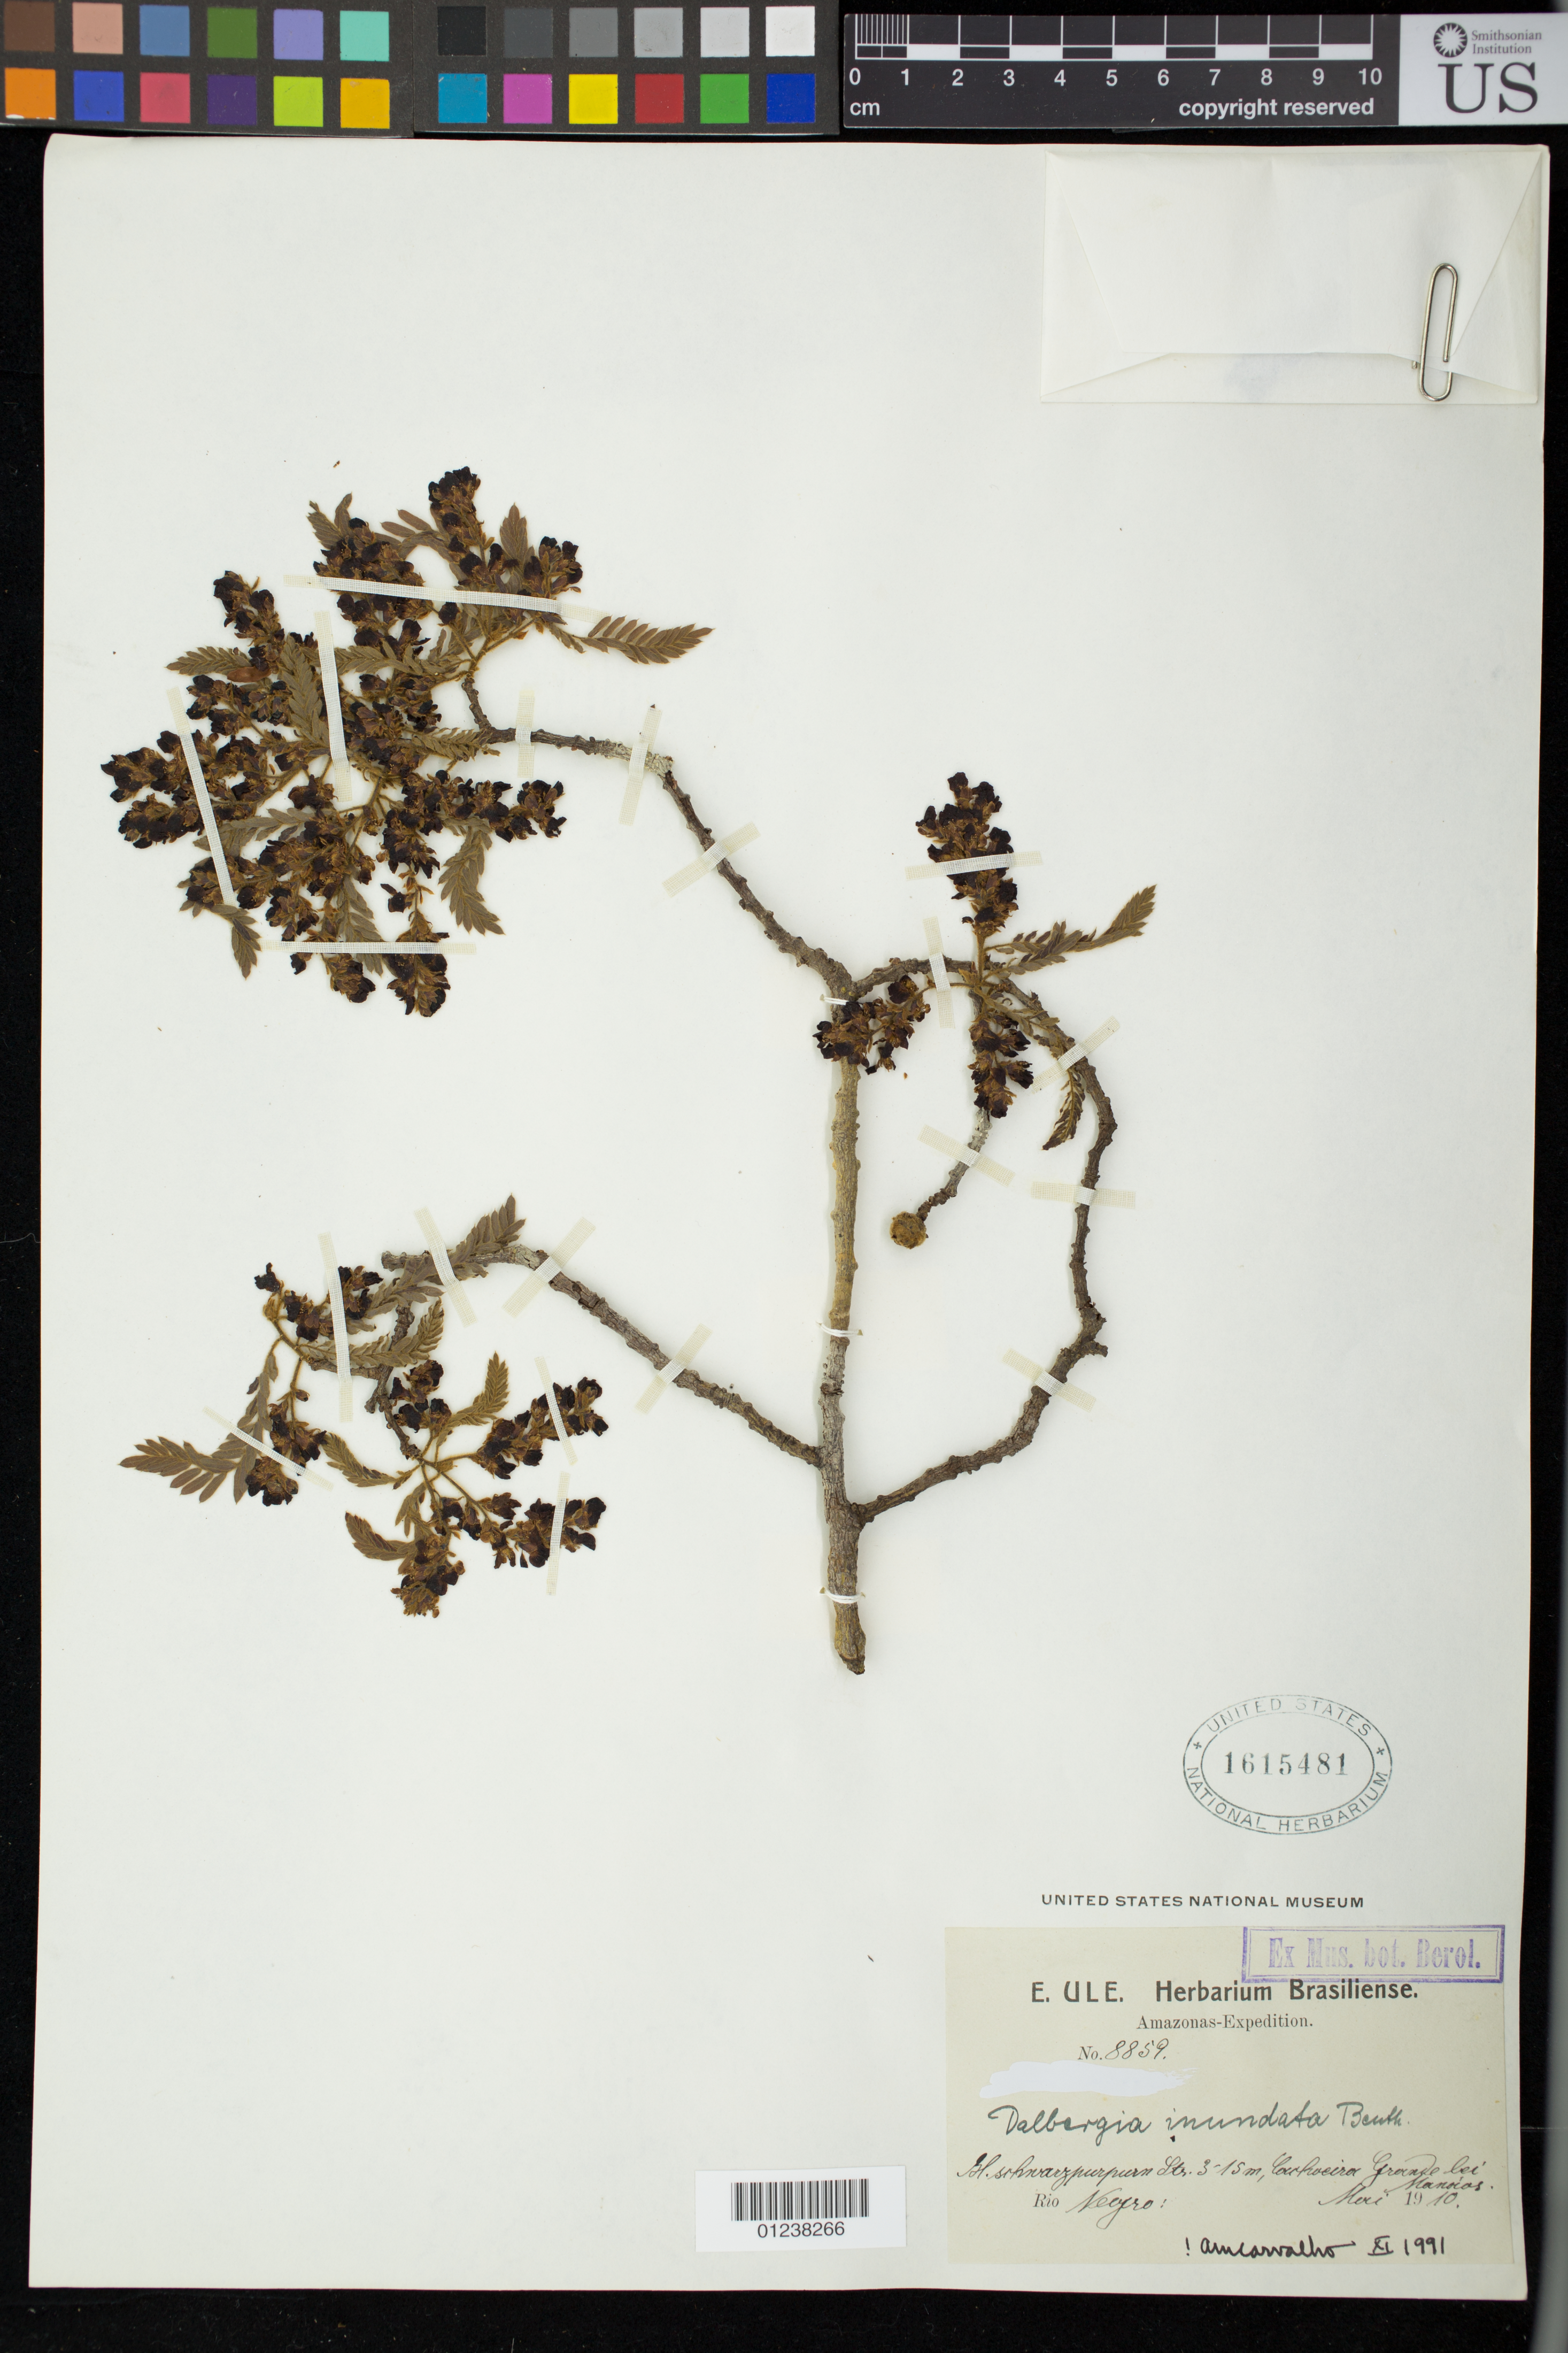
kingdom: Plantae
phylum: Tracheophyta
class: Magnoliopsida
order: Fabales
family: Fabaceae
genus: Dalbergia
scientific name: Dalbergia inundata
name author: Benth.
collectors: E. Ule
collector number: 8859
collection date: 1910-05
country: Brazil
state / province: Amazonas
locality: Rio Negro, Cachoeira Grande bei Manaus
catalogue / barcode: US 1615481